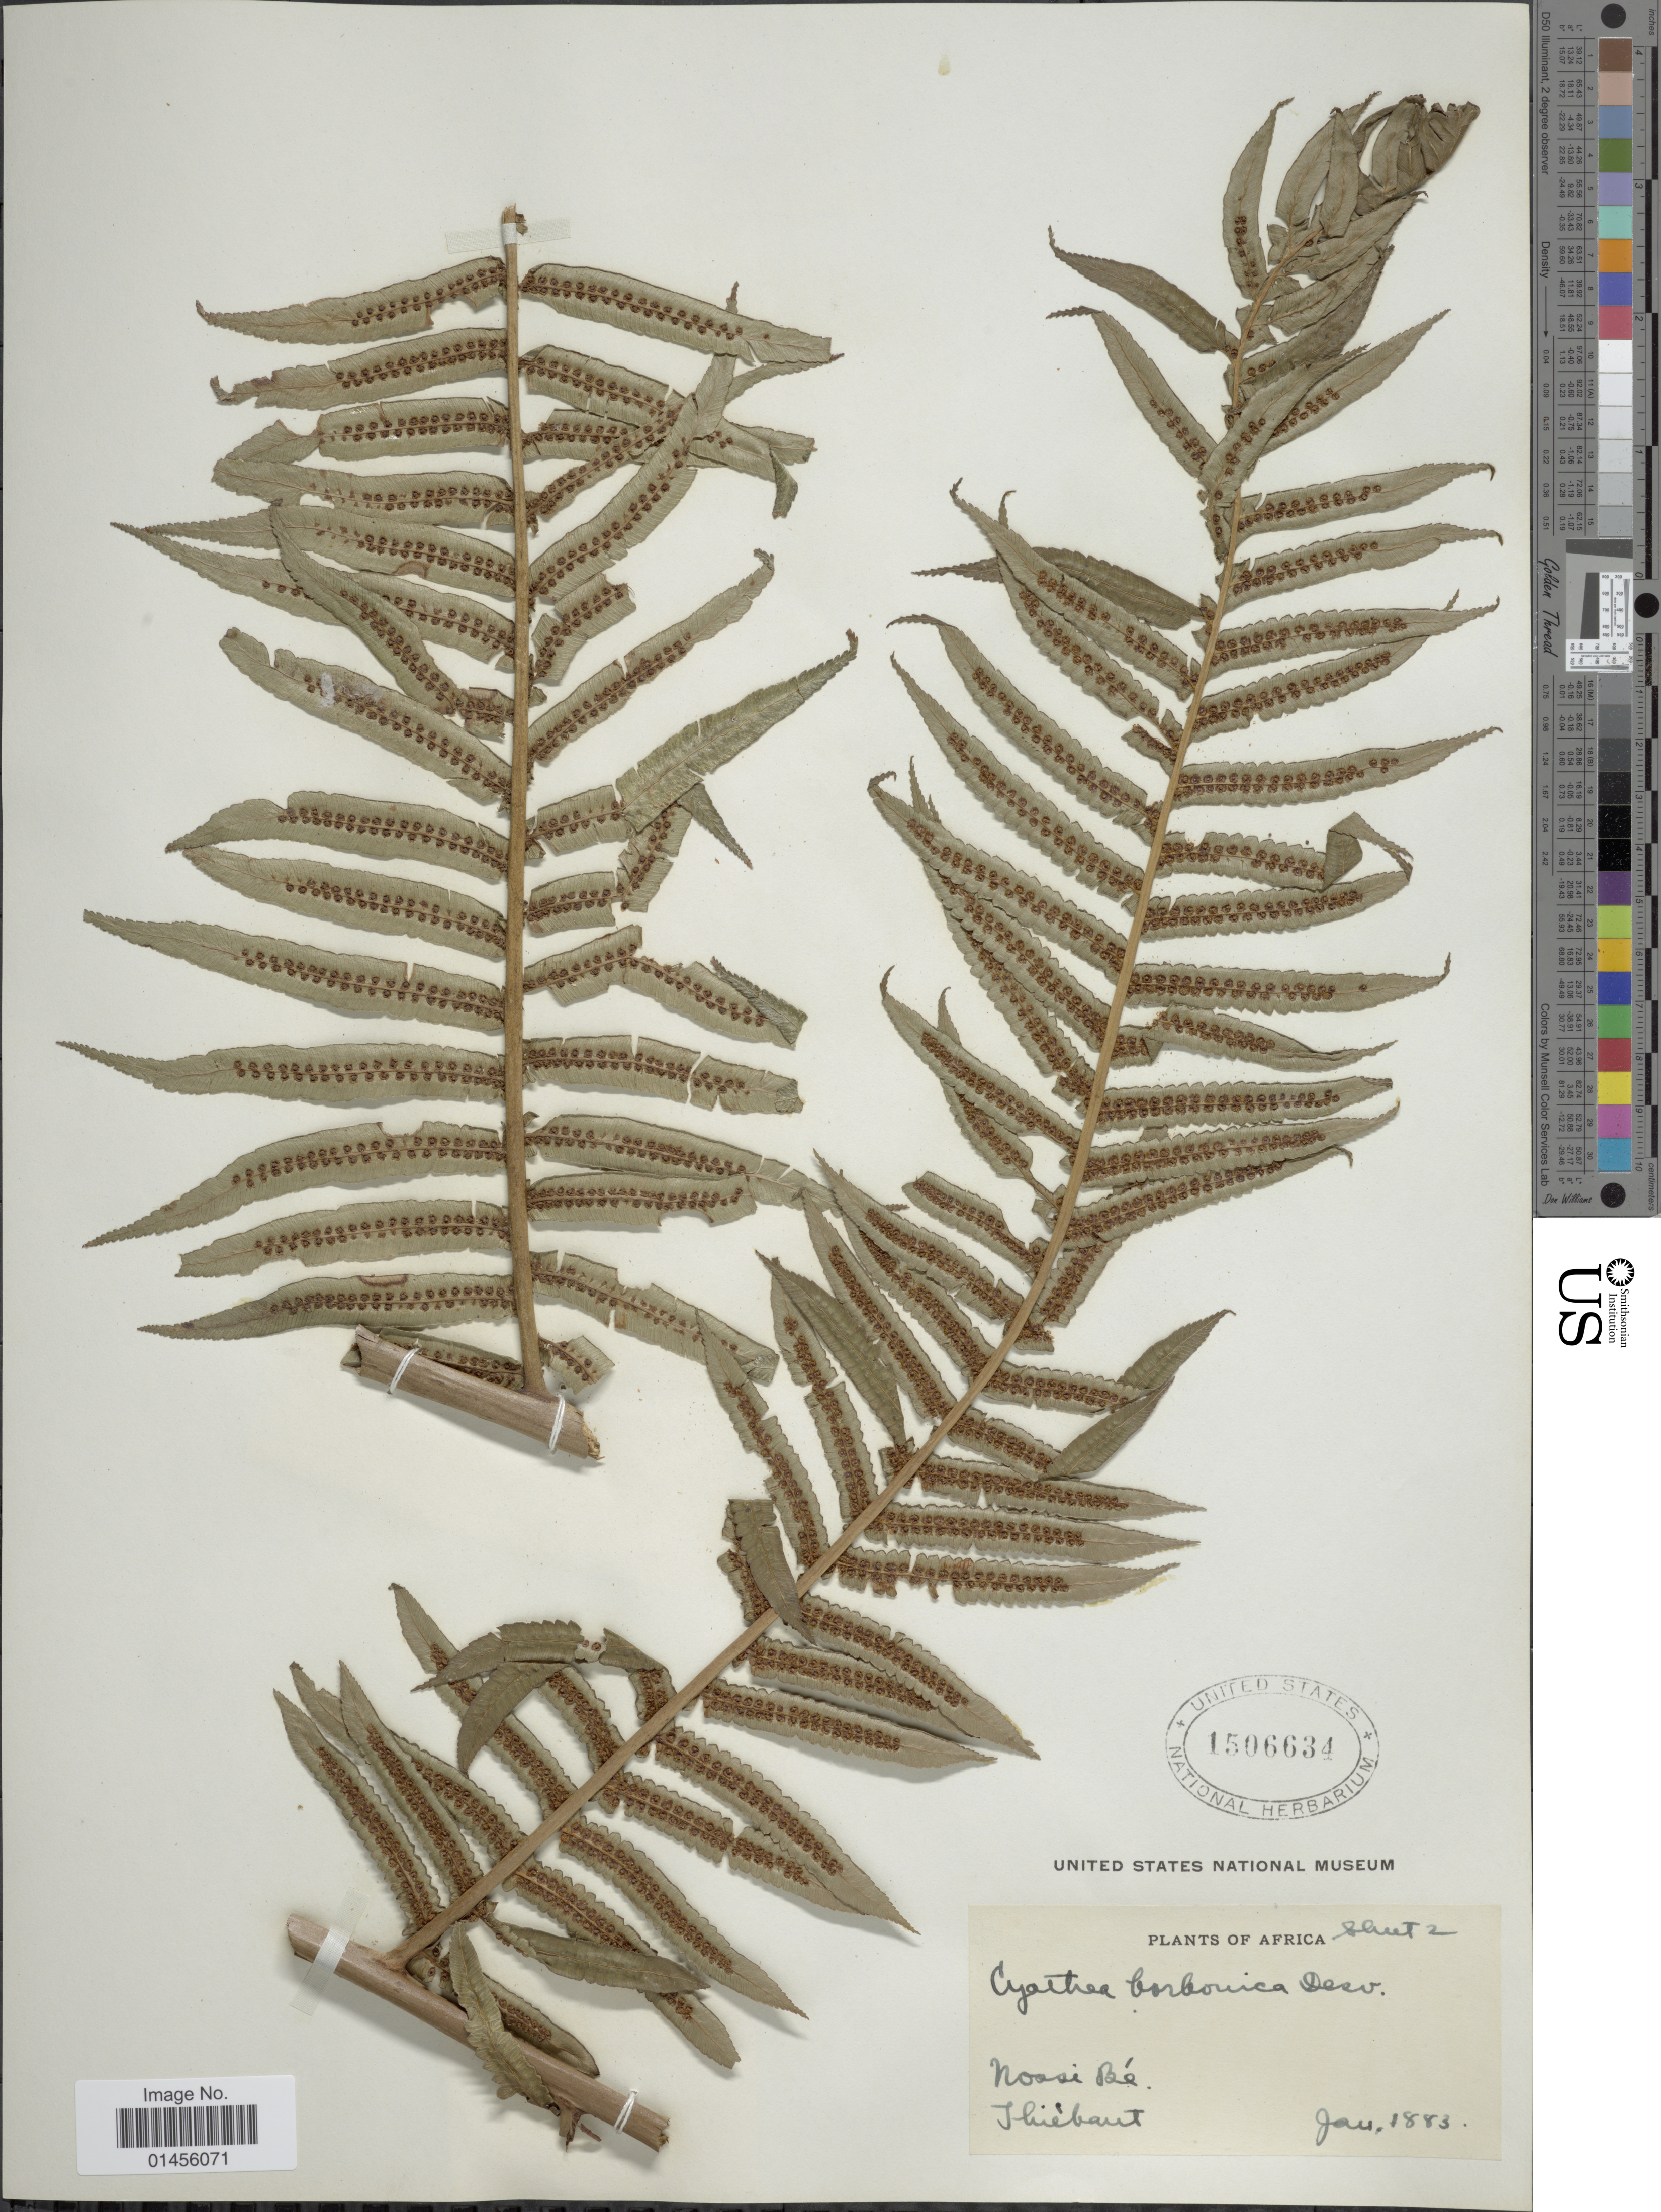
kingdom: Plantae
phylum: Tracheophyta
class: Polypodiopsida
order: Cyatheales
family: Cyatheaceae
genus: Alsophila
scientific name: Alsophila borbonica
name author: (Desv.) R.M. Tryon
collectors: -. Thiebaut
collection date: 1883-01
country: Madagascar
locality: Nossi Bé.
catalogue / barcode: US 1506634